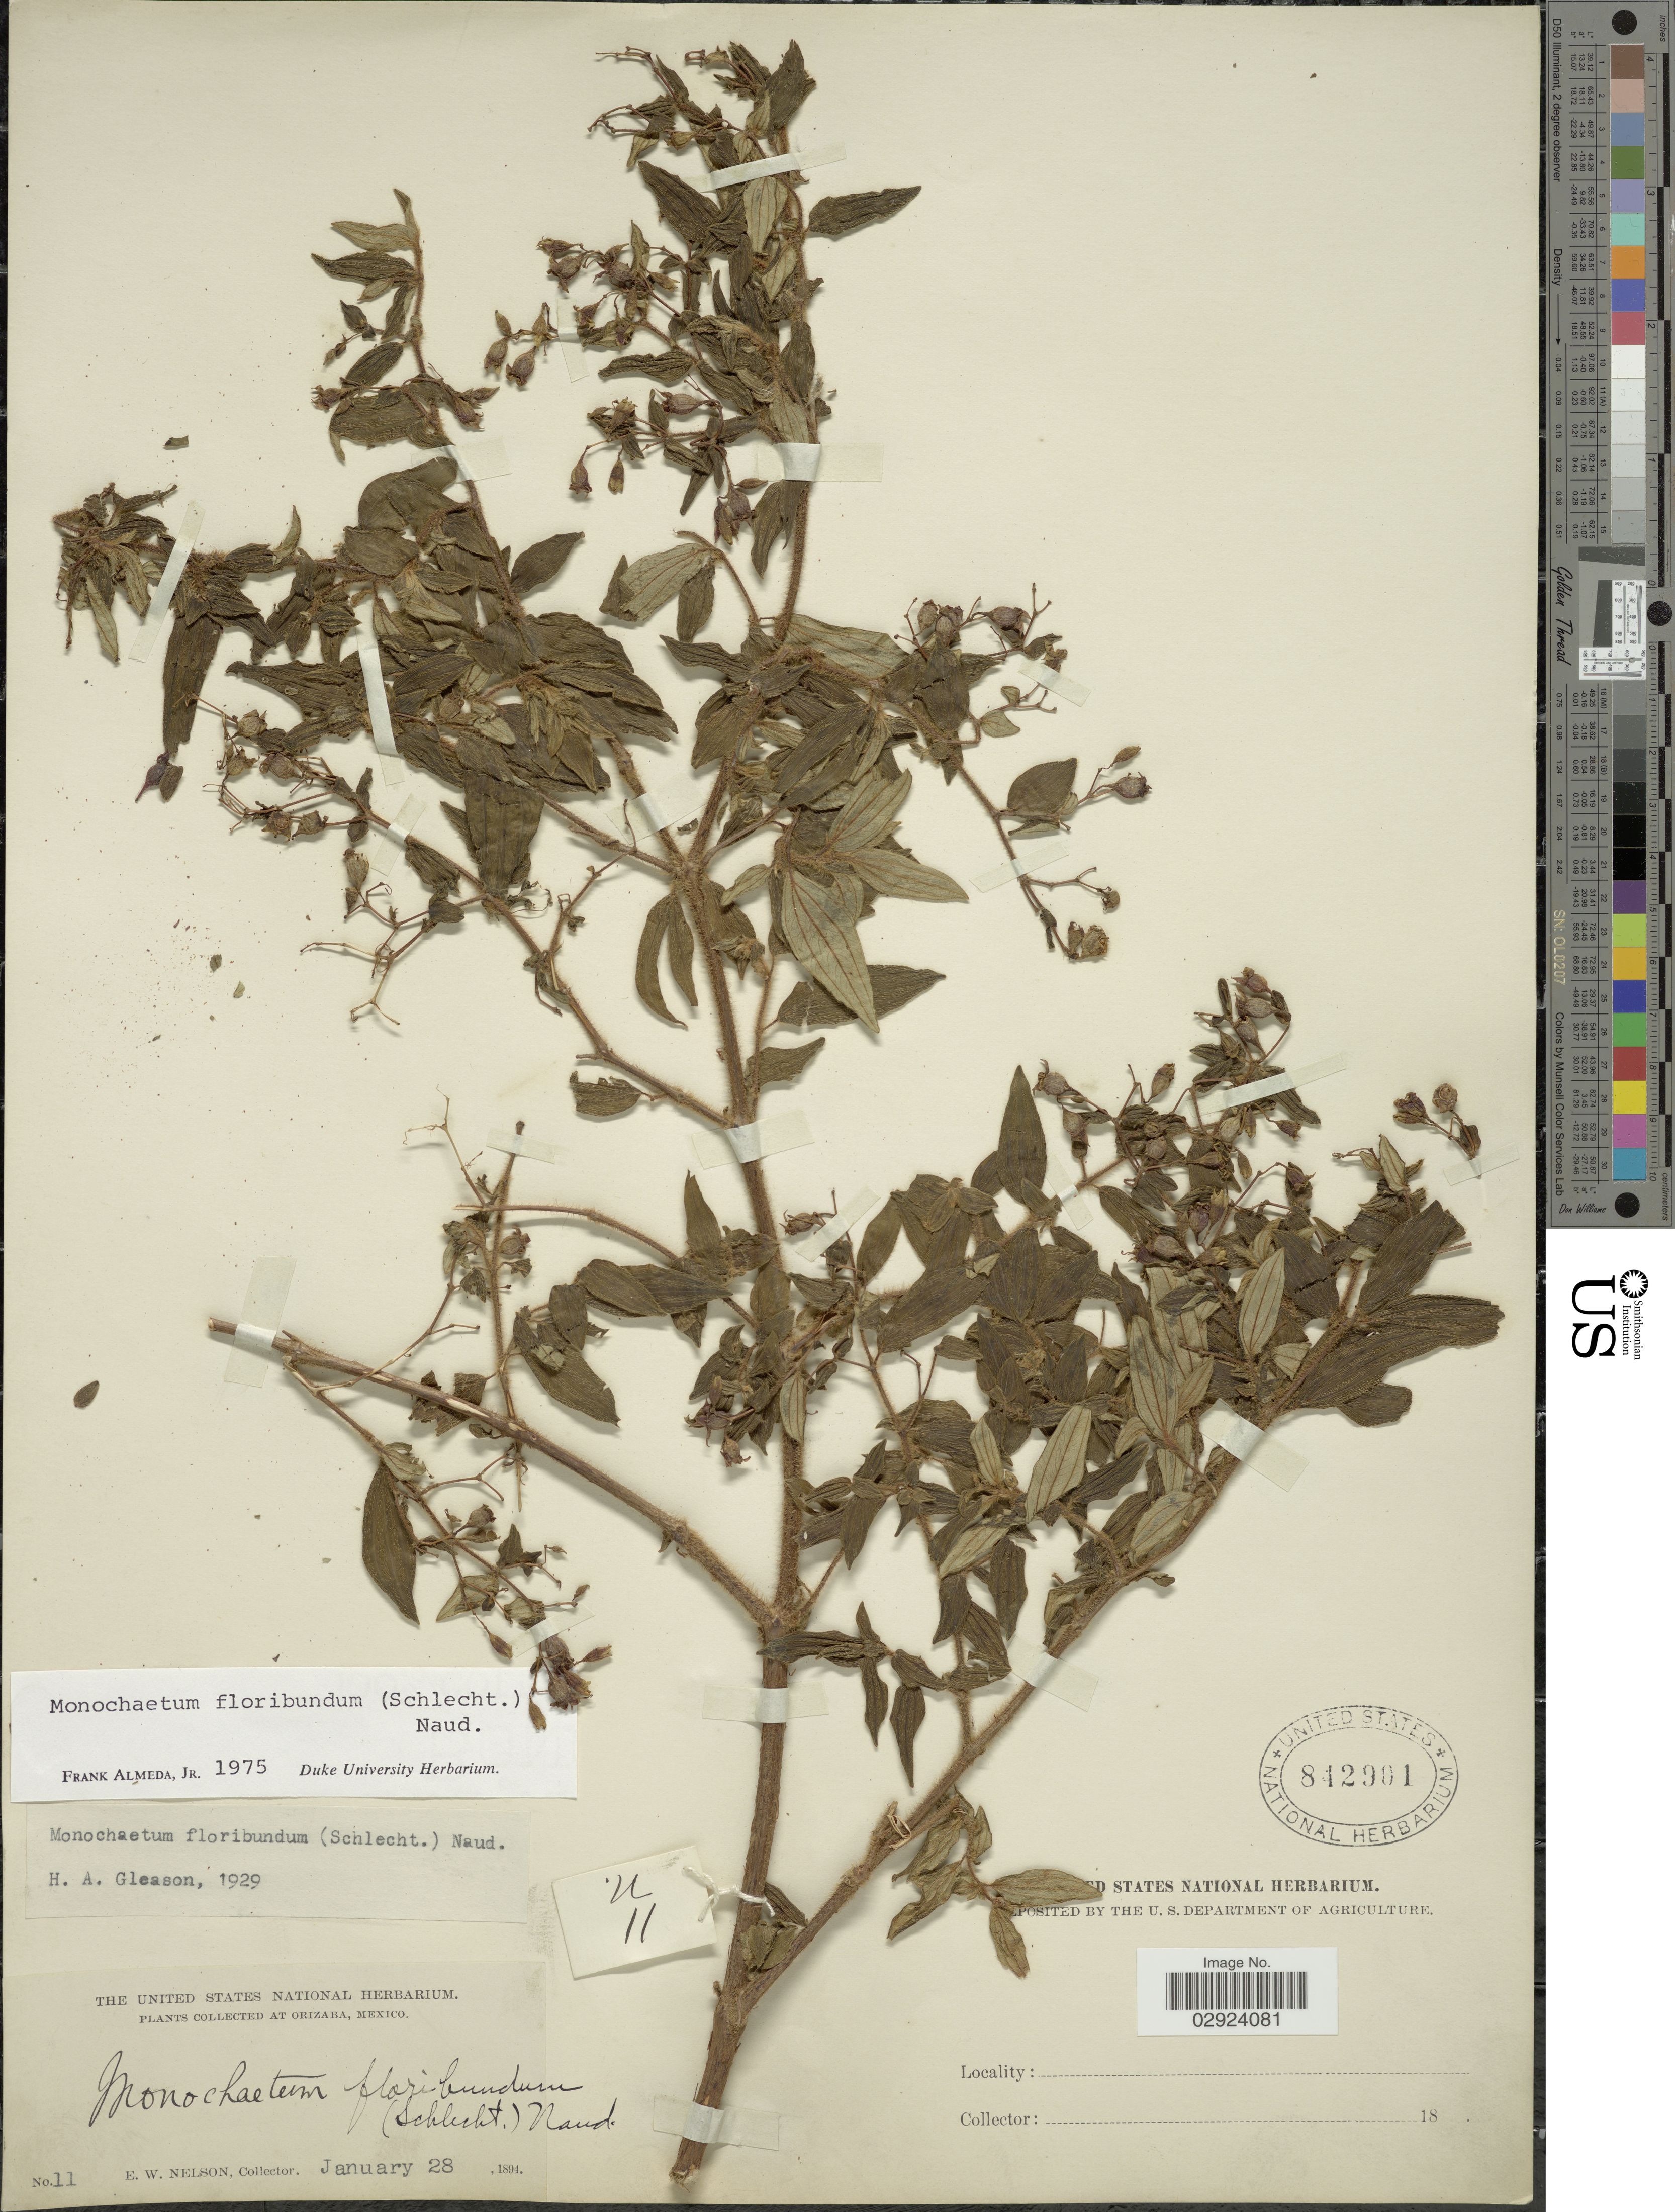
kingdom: Plantae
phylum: Tracheophyta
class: Magnoliopsida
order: Myrtales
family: Melastomataceae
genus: Monochaetum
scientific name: Monochaetum floribundum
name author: (Schltdl.) Naudin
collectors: E. W. Nelson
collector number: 11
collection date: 1894-01-28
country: Mexico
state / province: Veracruz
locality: Orizaba.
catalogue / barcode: US 842901